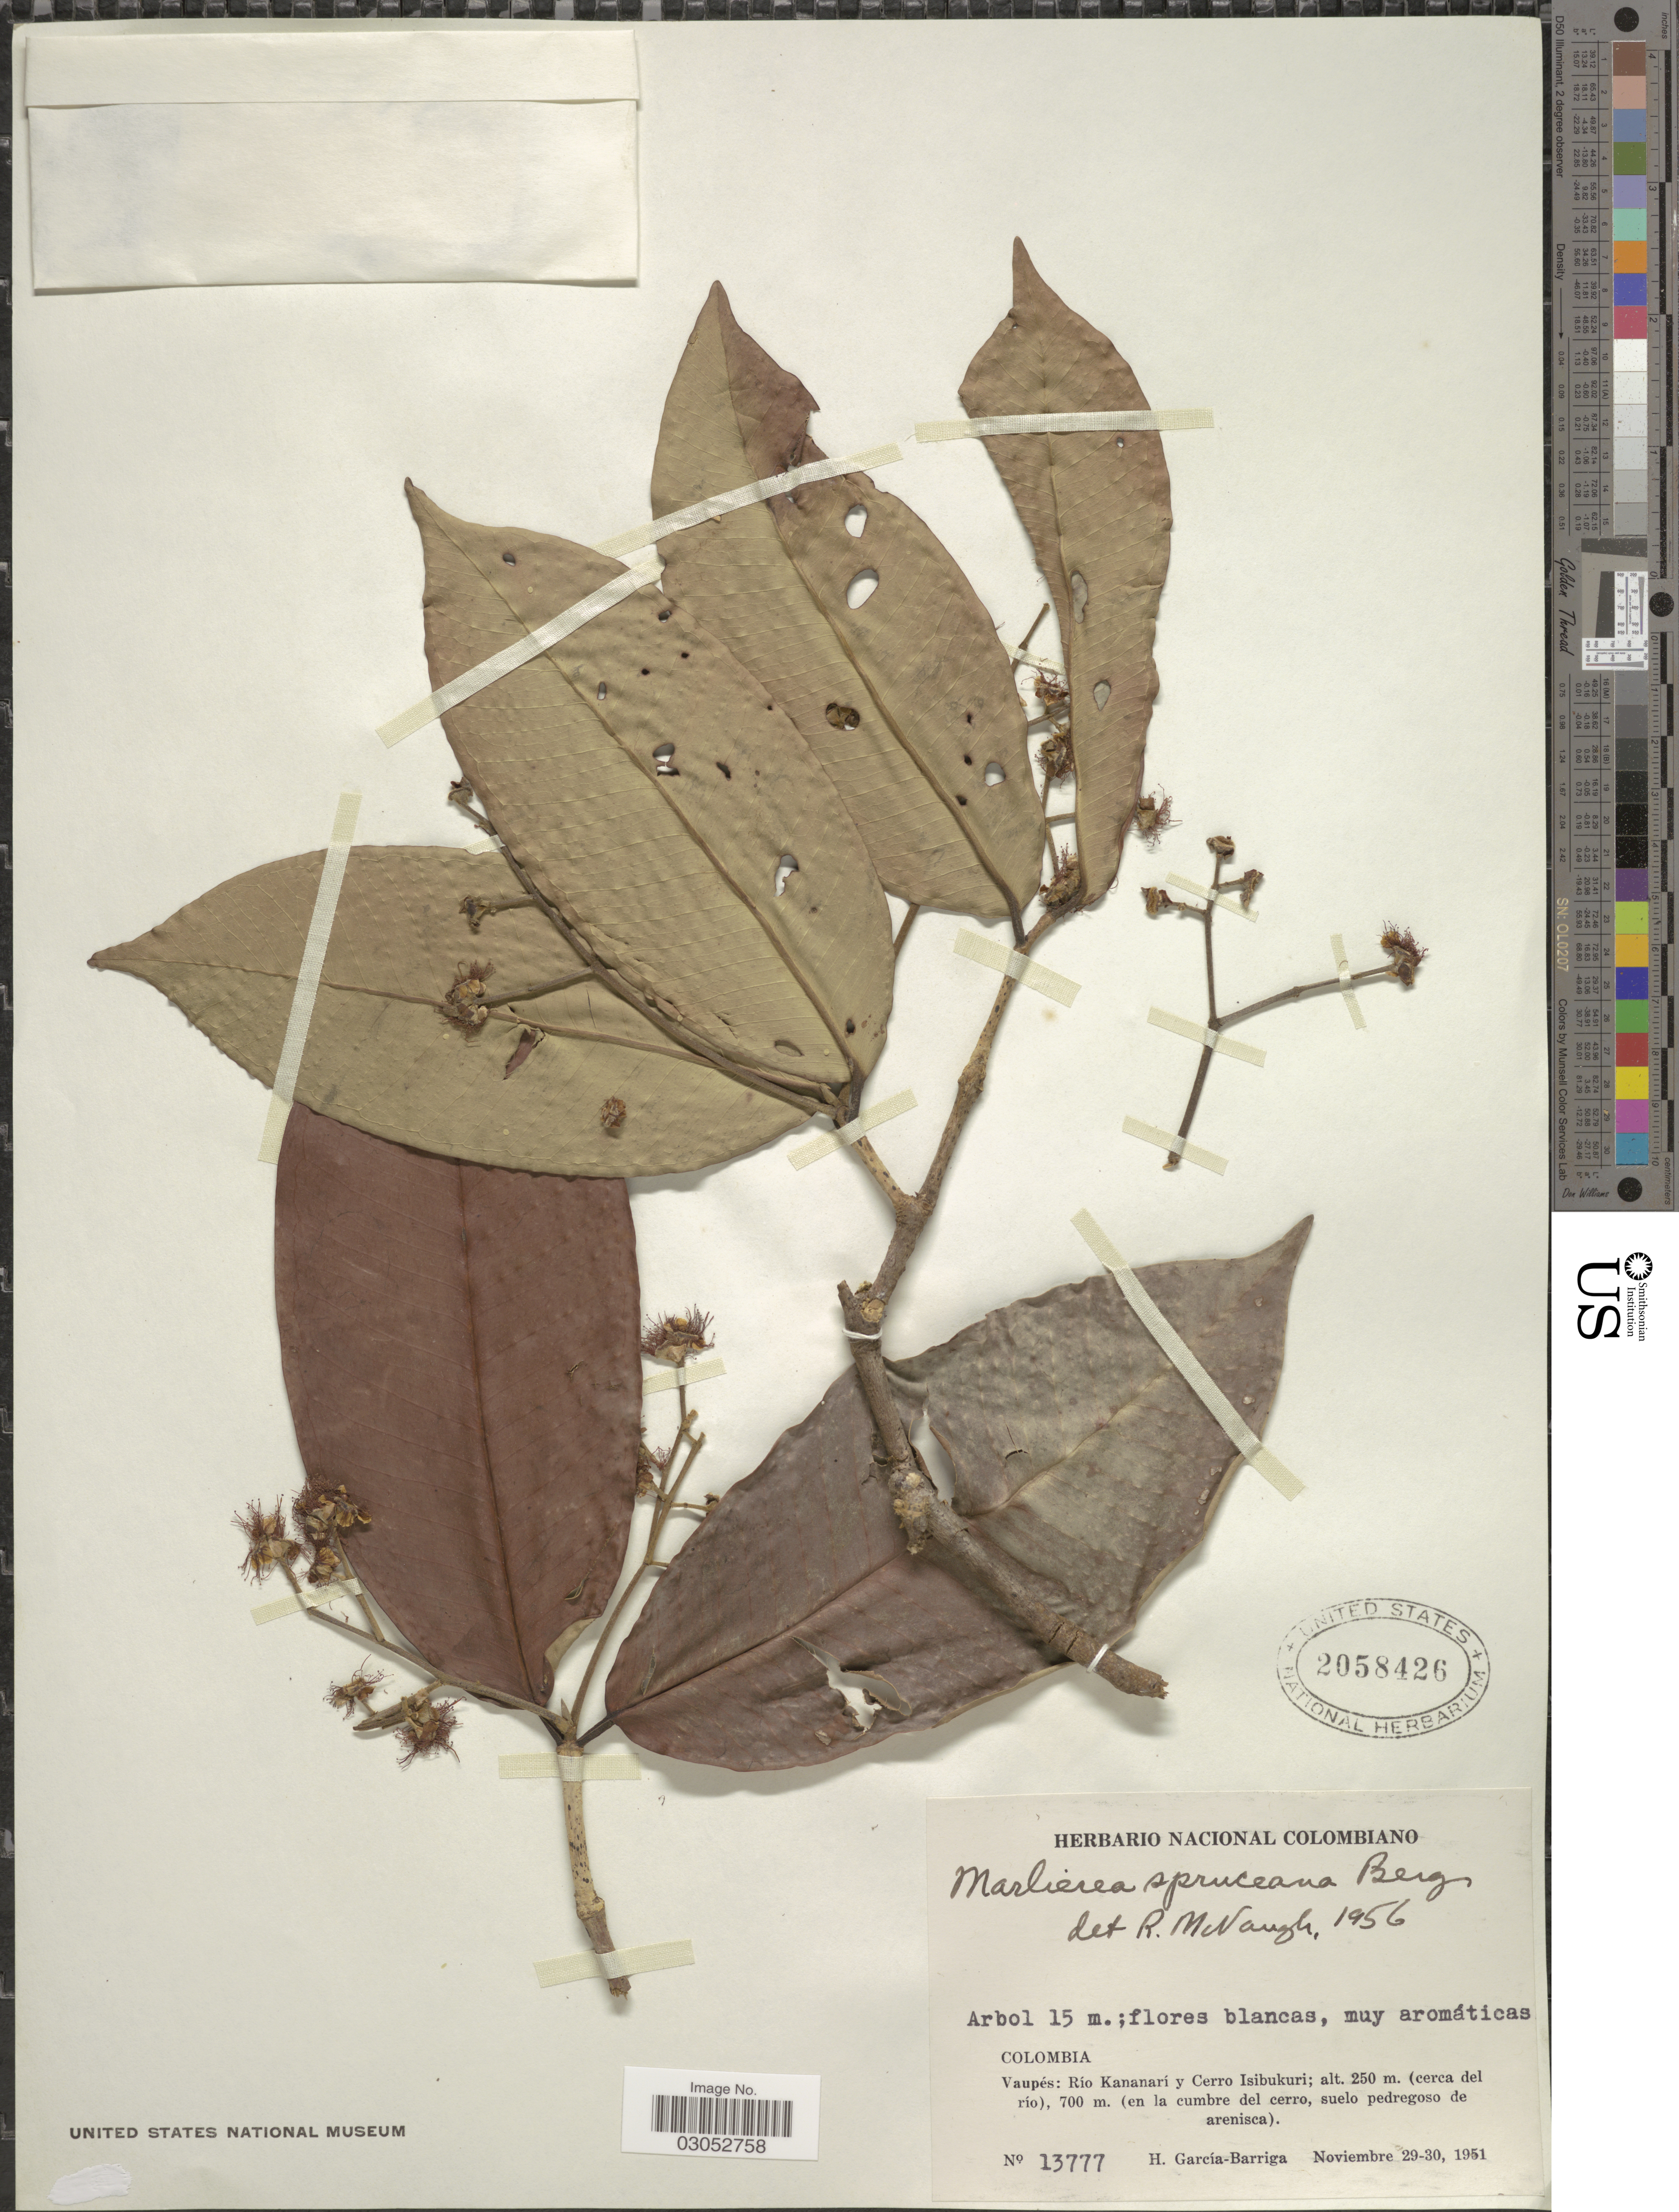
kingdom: Plantae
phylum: Tracheophyta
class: Magnoliopsida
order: Myrtales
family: Myrtaceae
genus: Myrcia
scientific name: Myrcia uaupensis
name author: (O. Berg) Gaem & E. Lucas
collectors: H. García Barriga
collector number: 13777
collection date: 1951-11-29/1951-11-30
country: Colombia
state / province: Vaupés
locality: Río Kananarí y Cerro Isibukuri (cerca del río), (en la cumbre del cerro, suelo pedregoso de arenisca).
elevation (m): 250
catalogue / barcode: US 2058426